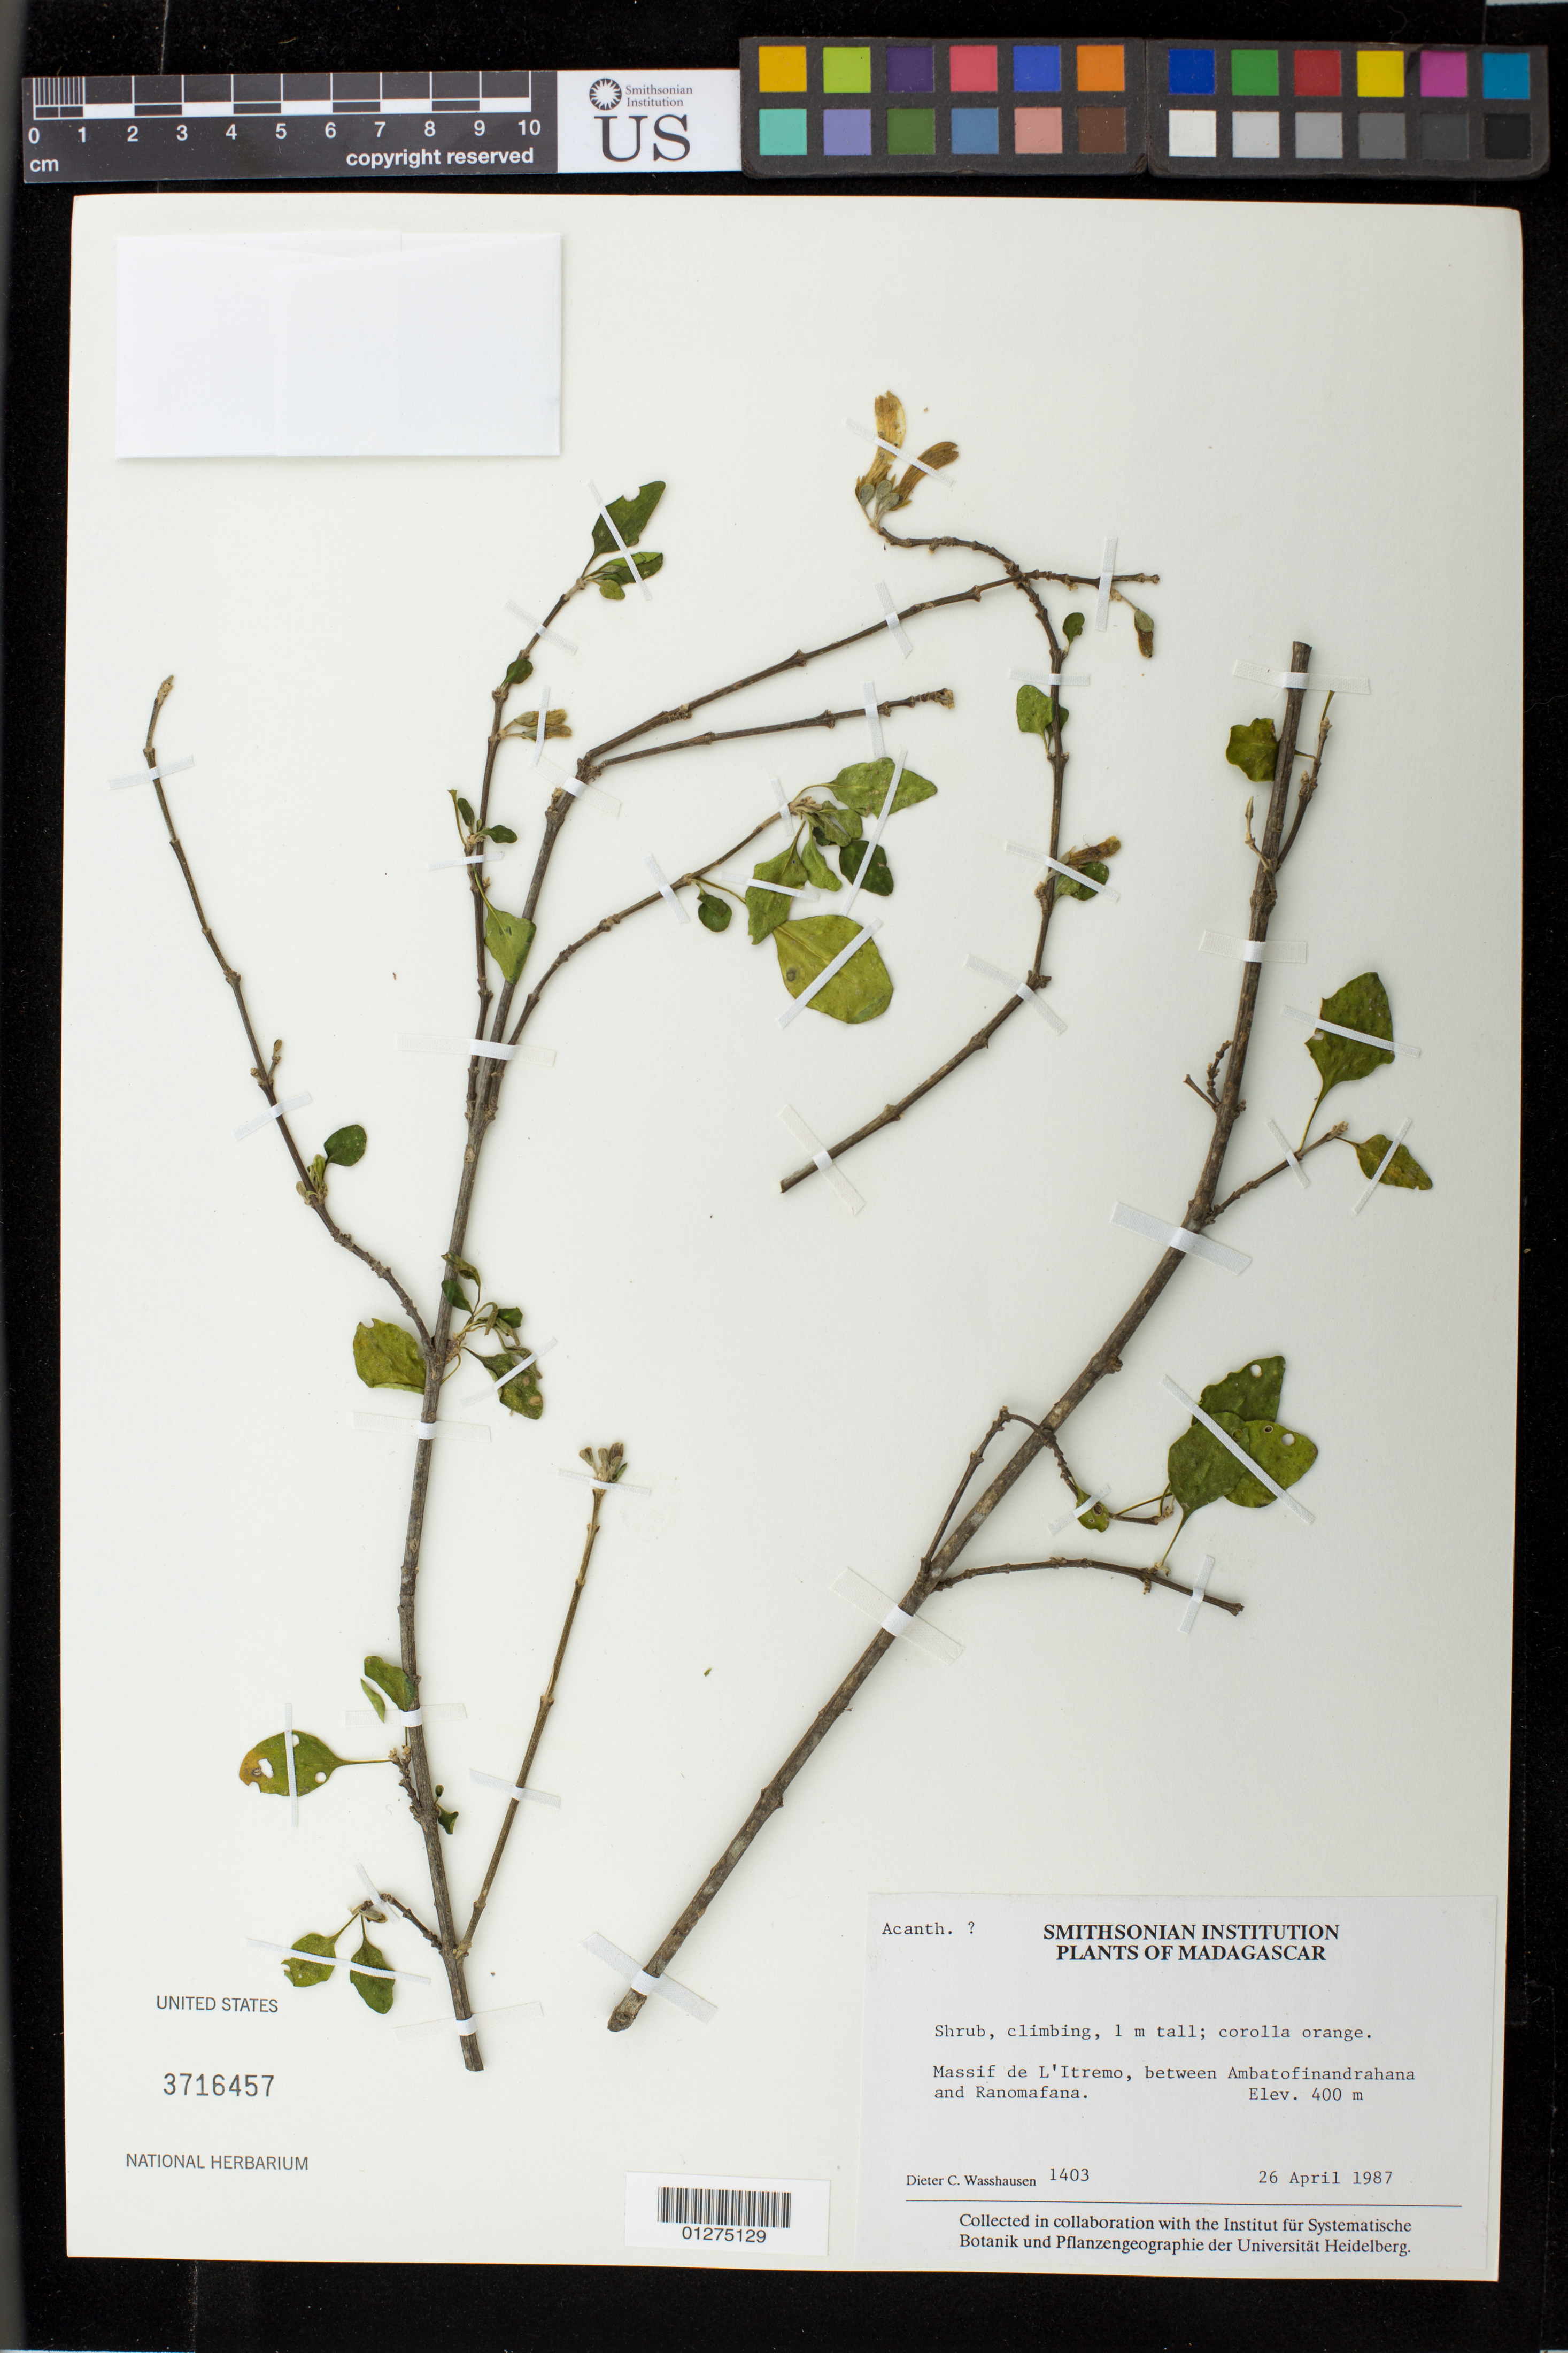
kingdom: Plantae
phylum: Tracheophyta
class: Magnoliopsida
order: Lamiales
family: Acanthaceae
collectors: D. C. Wasshausen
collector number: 1403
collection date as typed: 26 Apr 1987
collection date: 1987-04-26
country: Madagascar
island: Madagascar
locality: Massif de L'Itremo, between Ambatofinandrahana and Ranomafana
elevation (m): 400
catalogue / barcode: US 3716457